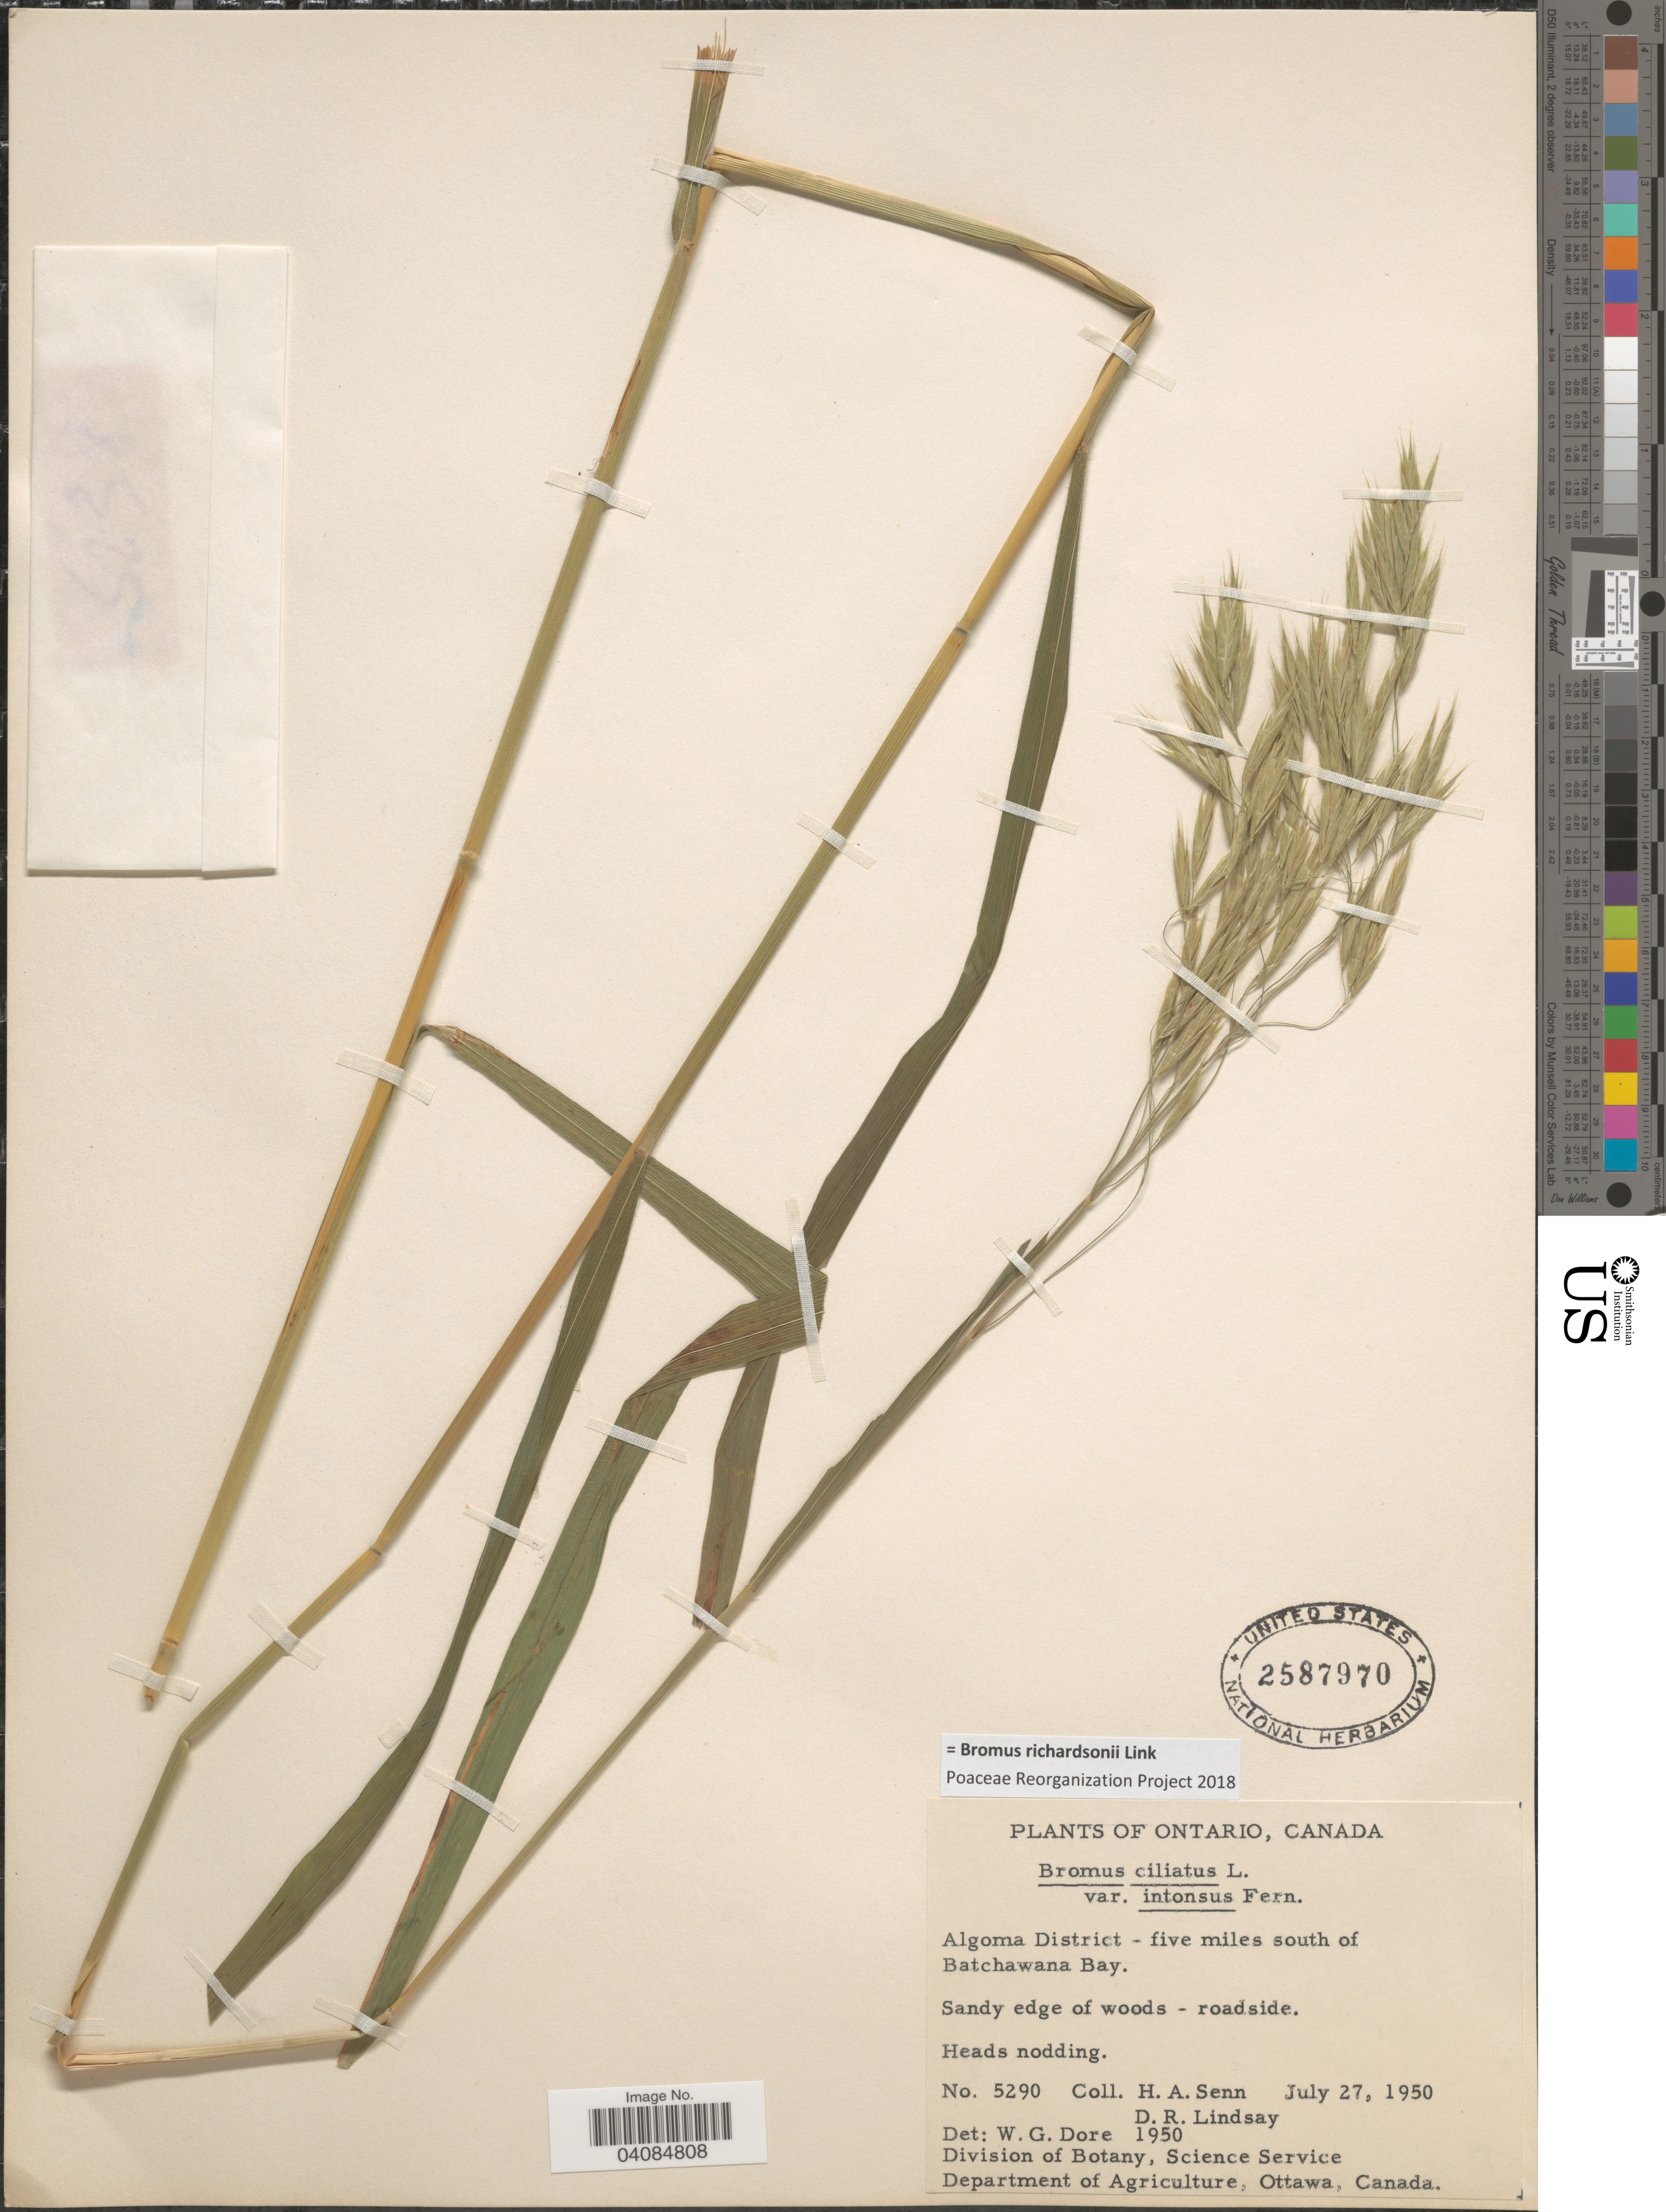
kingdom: Plantae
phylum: Tracheophyta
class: Liliopsida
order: Poales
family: Poaceae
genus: Bromus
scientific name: Bromus richardsonii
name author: Link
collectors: H. Senn & D. Lindsay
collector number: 5290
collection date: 1950-07-27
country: Canada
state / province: Ontario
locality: Algoma District - five miles south of Batchawana Bay. Sandy edge of woods - roadside.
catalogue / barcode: US 2587970